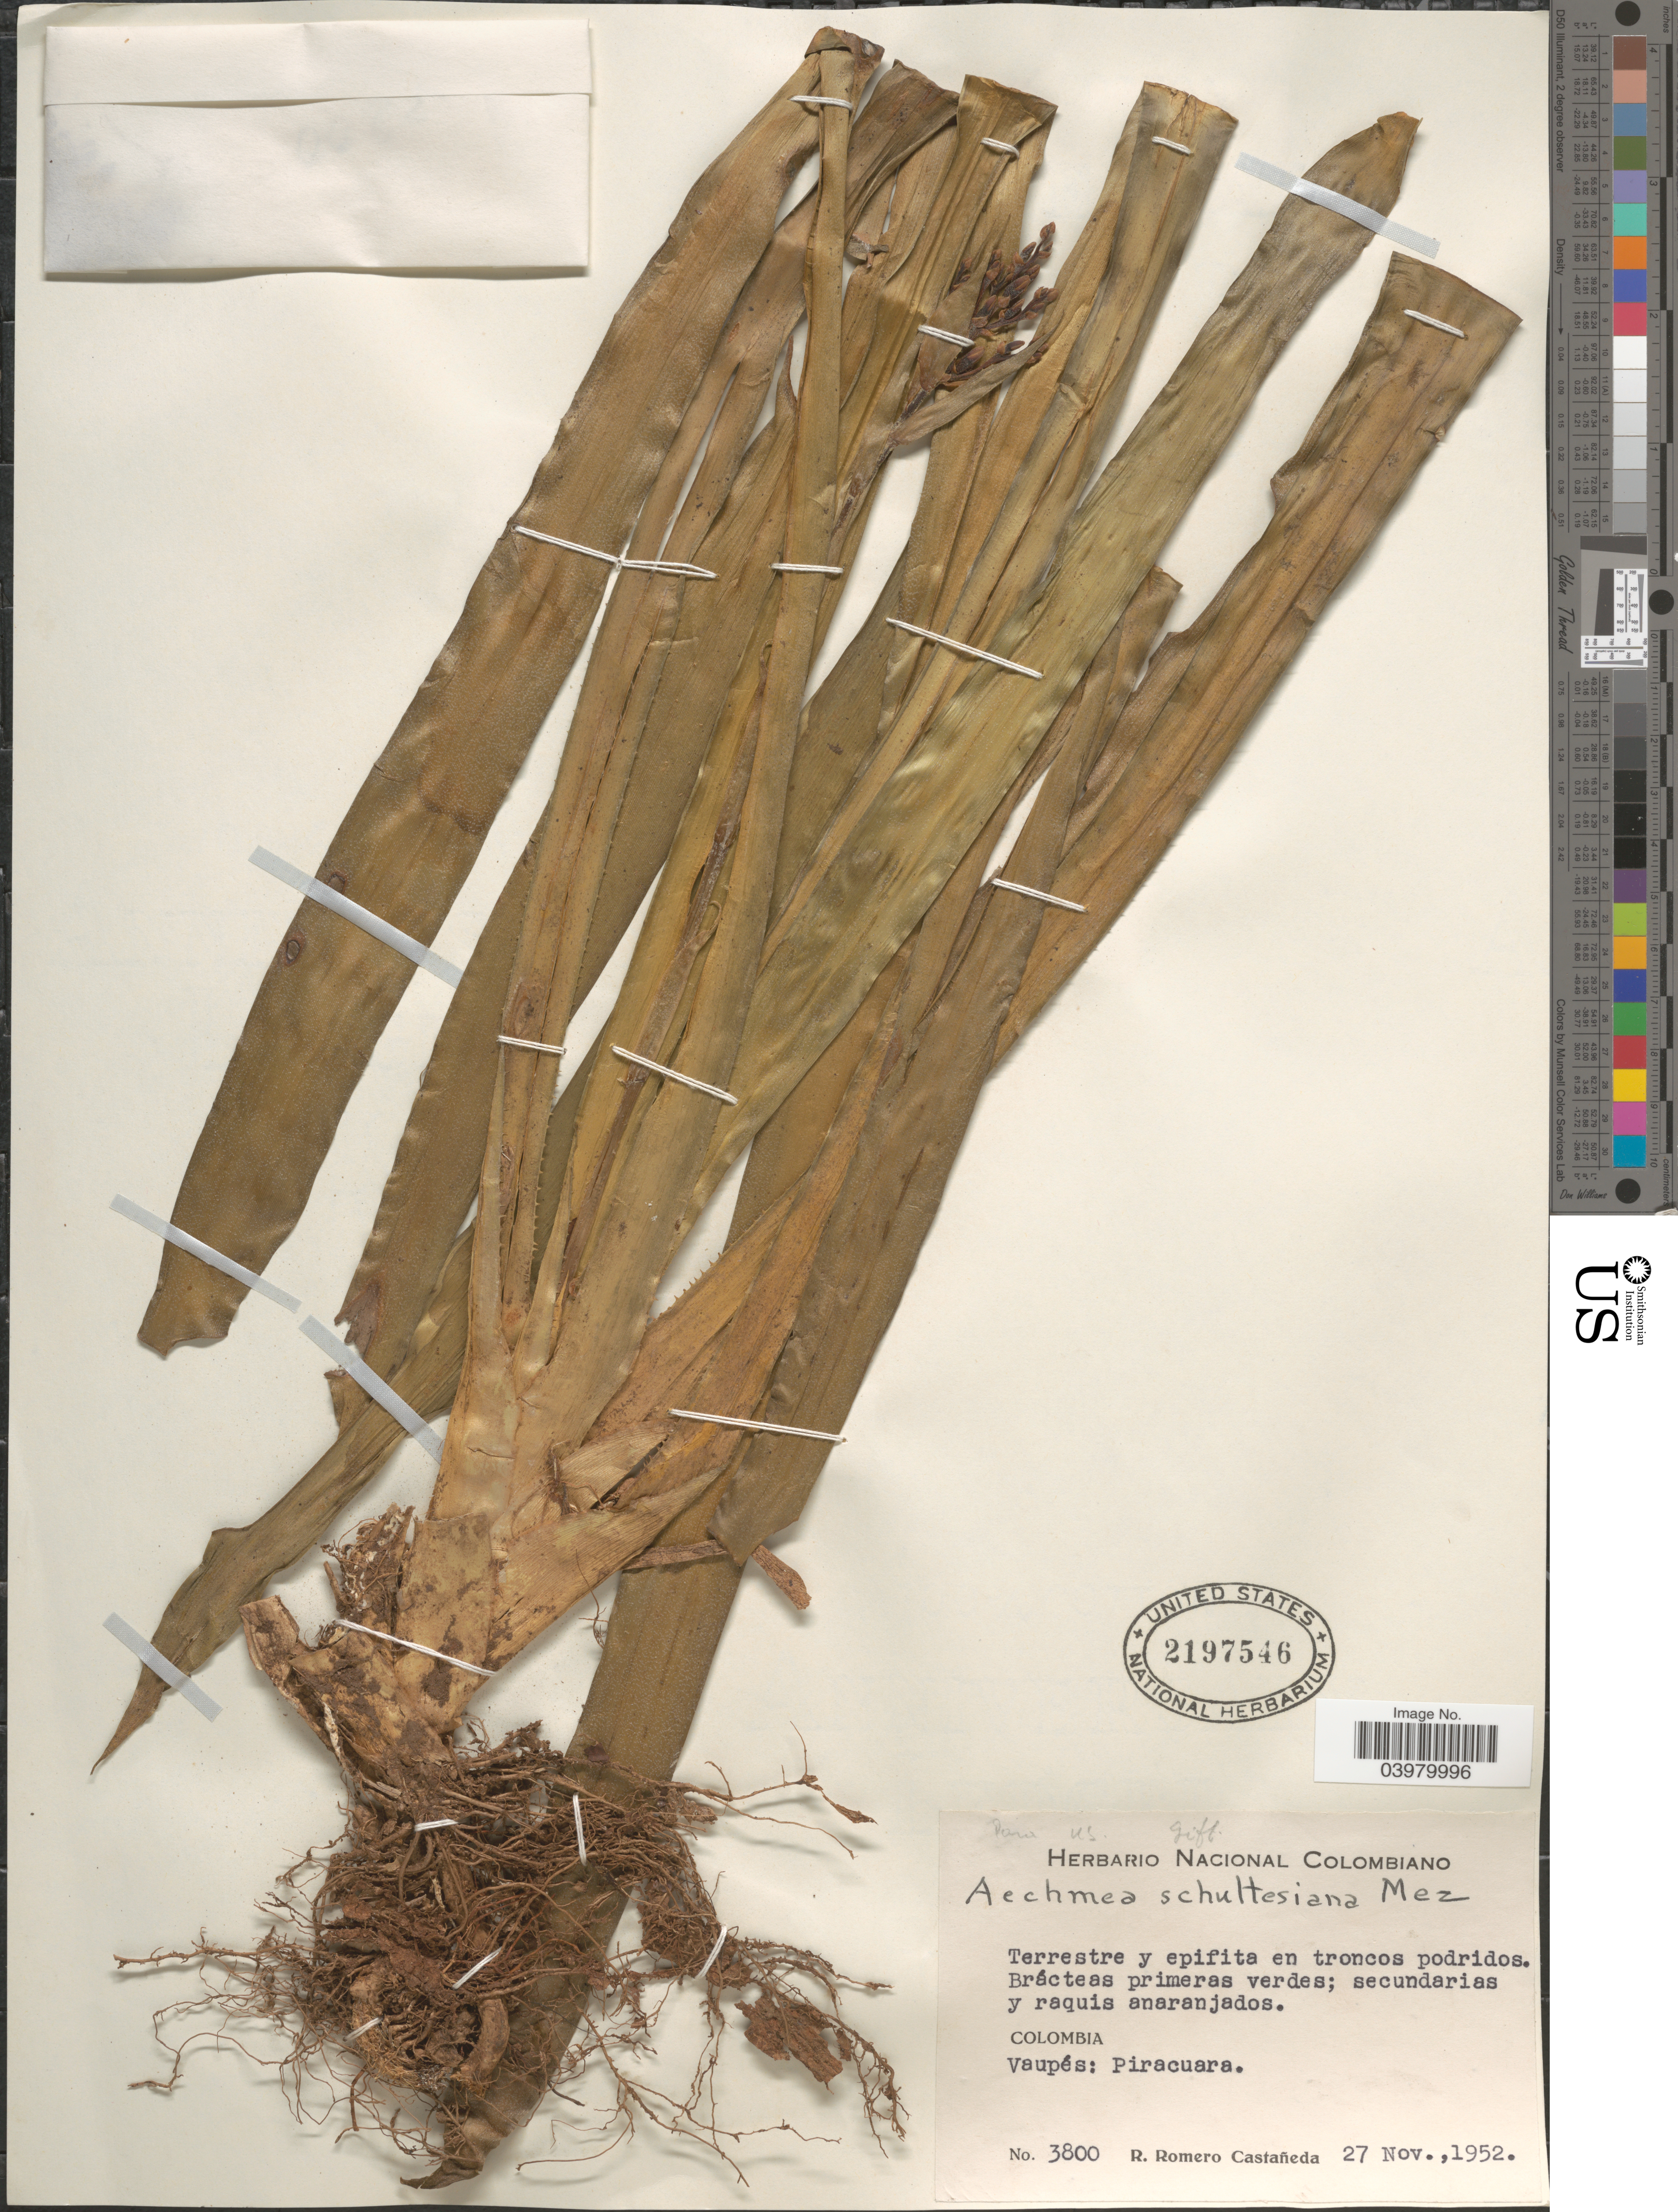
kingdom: Plantae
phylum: Tracheophyta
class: Liliopsida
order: Poales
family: Bromeliaceae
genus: Aechmea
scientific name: Aechmea penduliflora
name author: André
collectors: R. Romero Castañeda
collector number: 3800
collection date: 1952-11-27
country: Colombia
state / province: Vaupés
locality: Piracuara.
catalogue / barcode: US 2197546